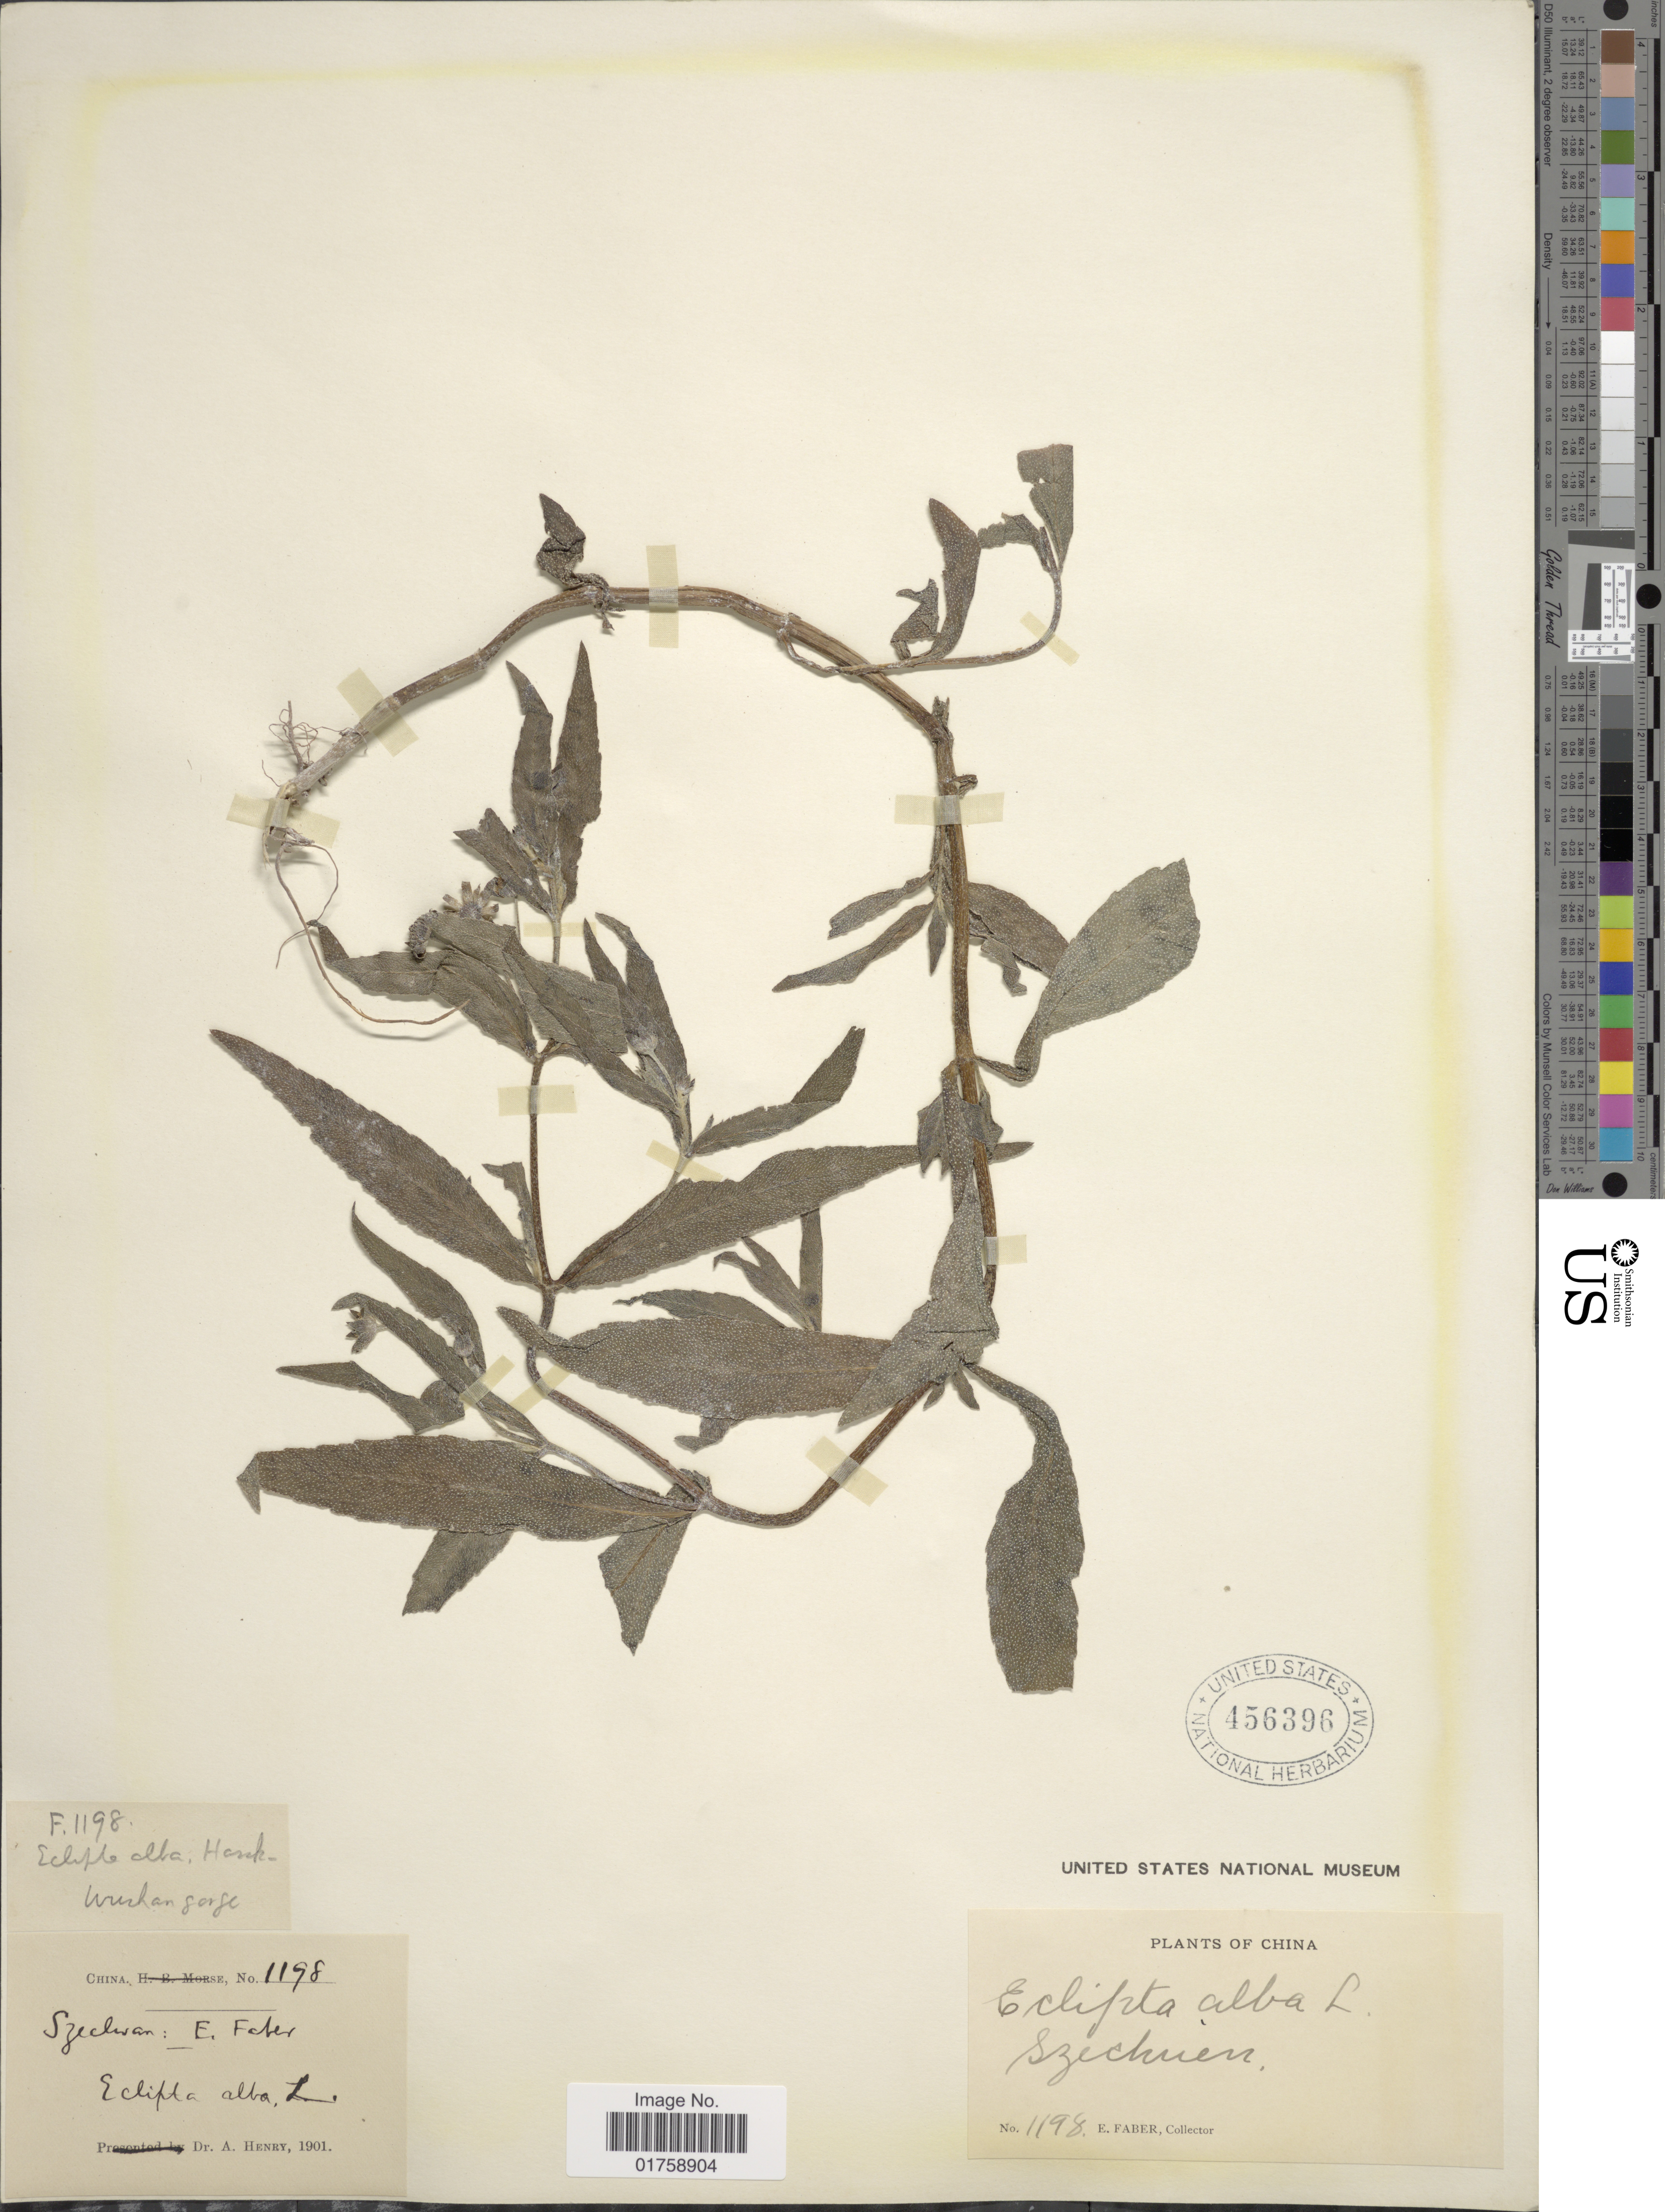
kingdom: Plantae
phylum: Tracheophyta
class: Magnoliopsida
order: Asterales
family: Asteraceae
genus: Eclipta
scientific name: Eclipta prostrata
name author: (L.) L.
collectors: E. Faber & A. Henry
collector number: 1198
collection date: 1901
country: China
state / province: Sichuan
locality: Szechuen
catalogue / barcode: US 456396